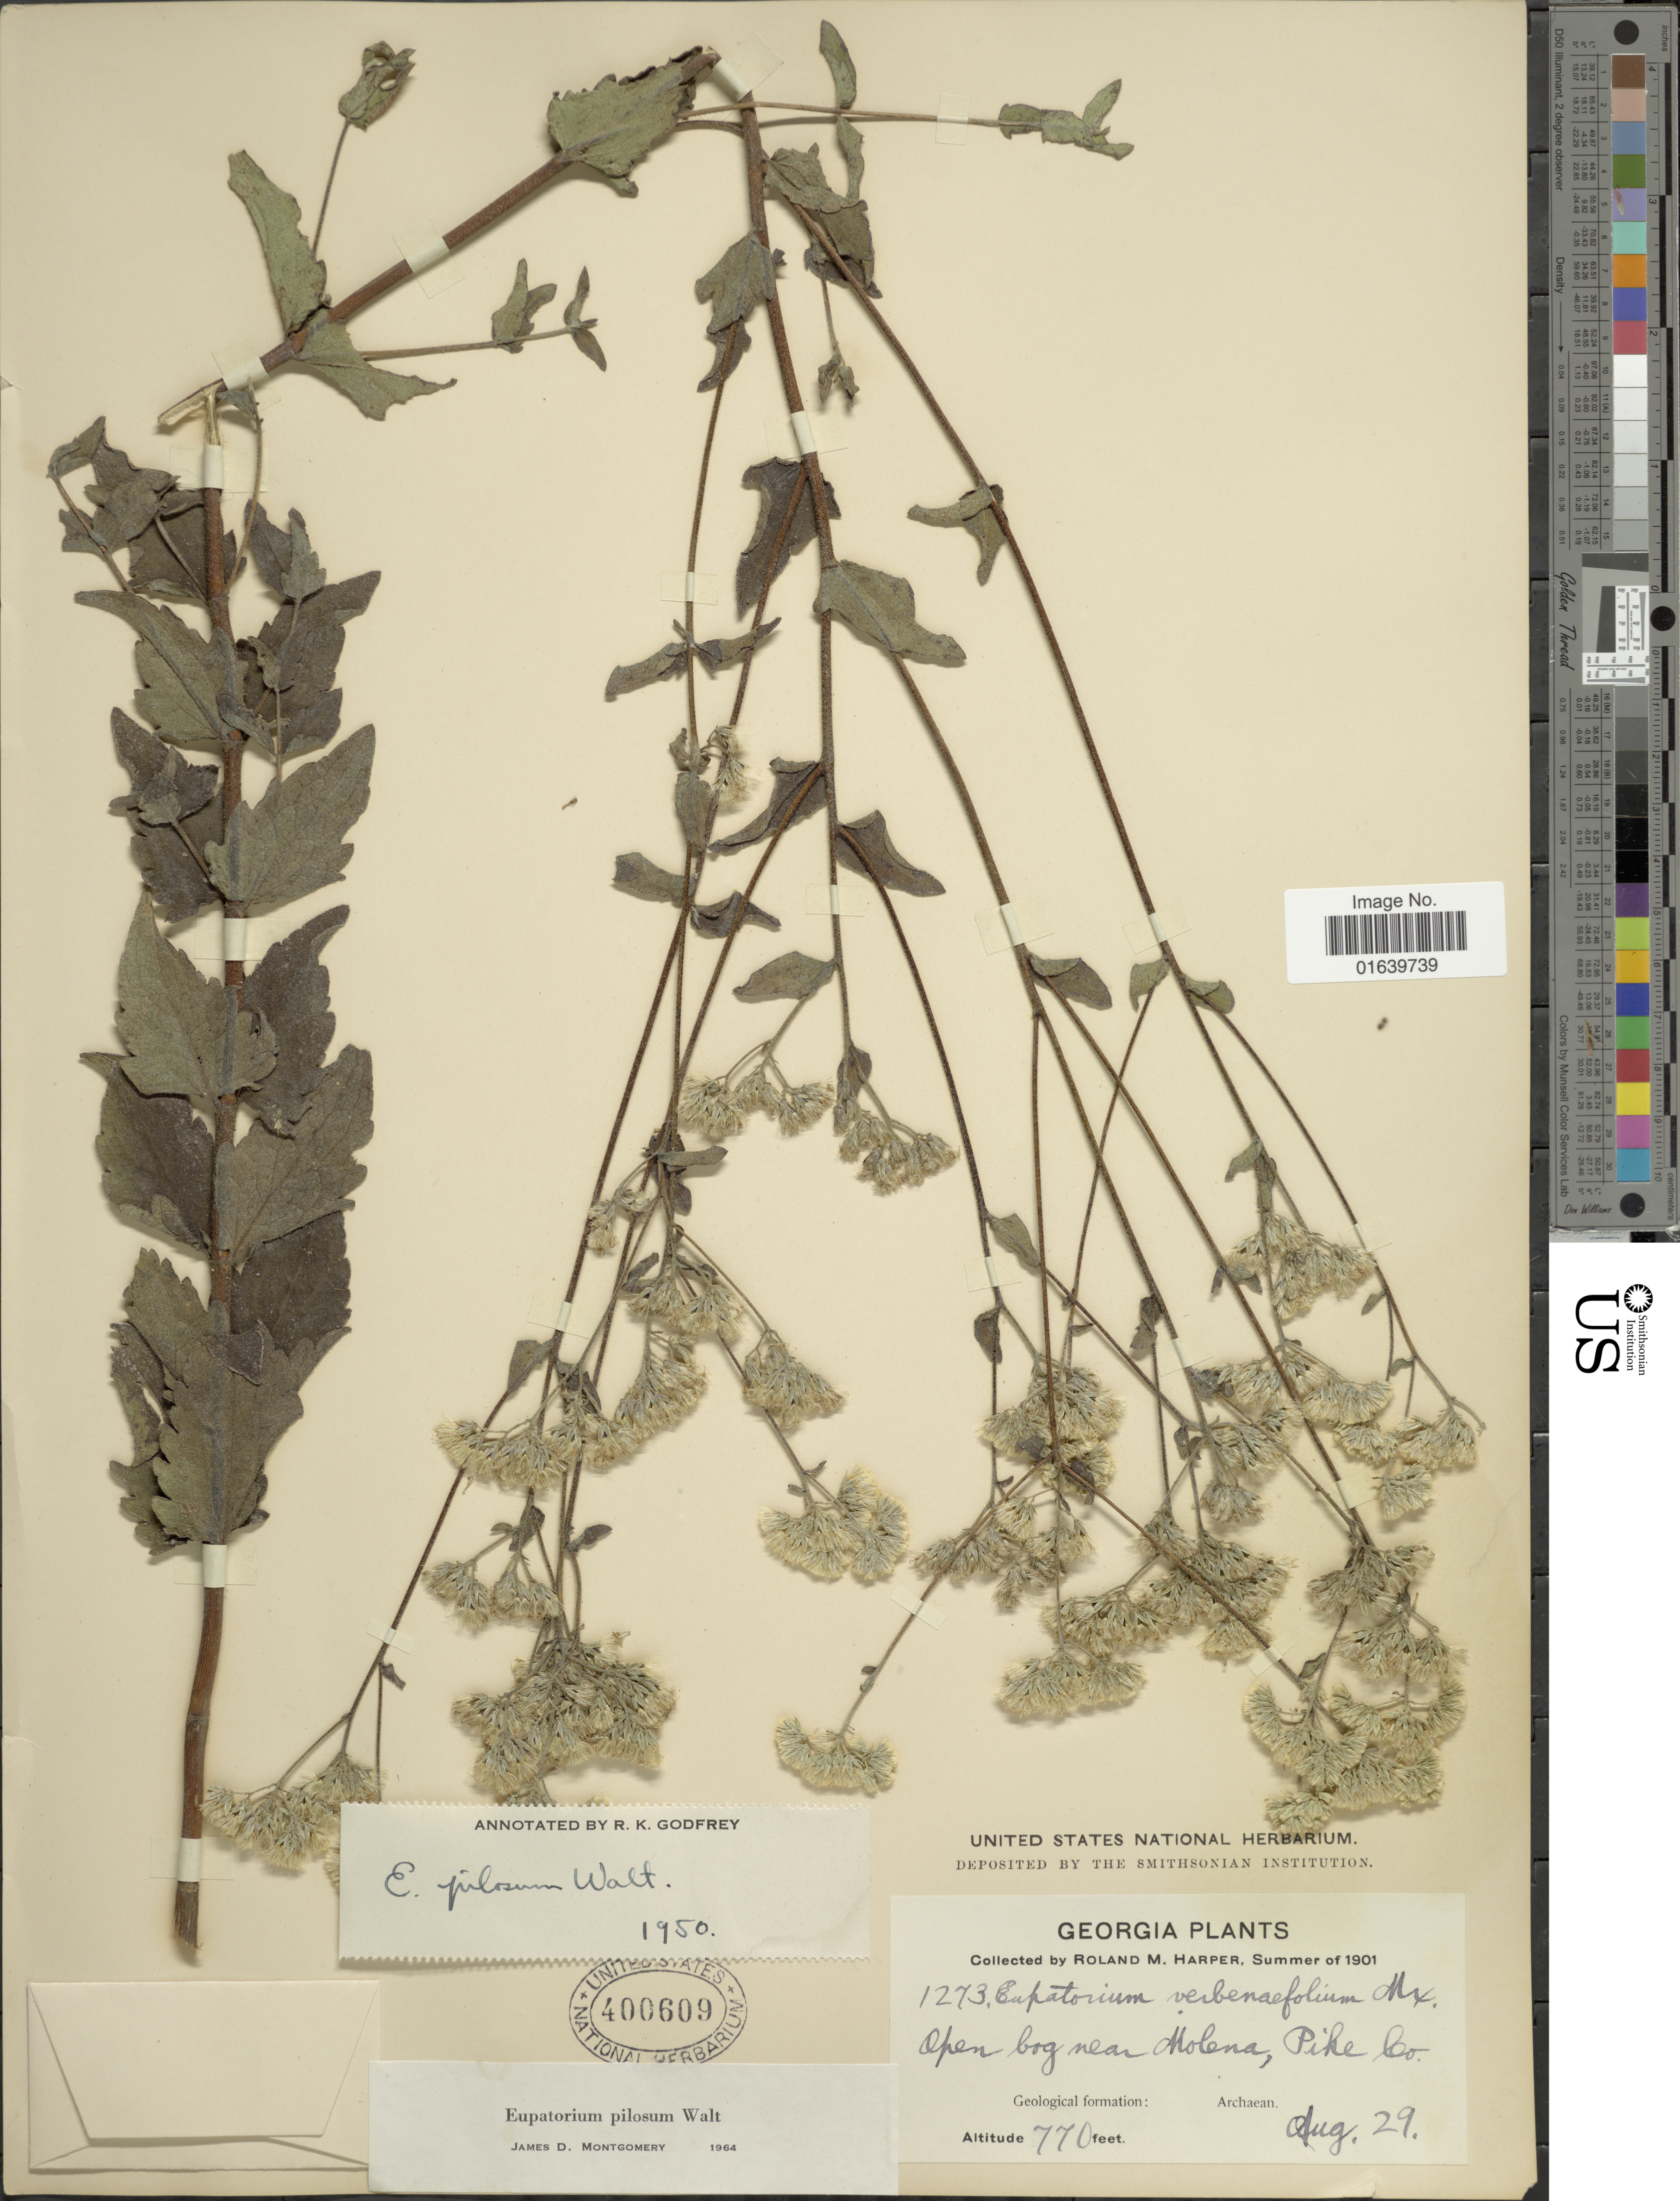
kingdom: Plantae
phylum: Tracheophyta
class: Magnoliopsida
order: Asterales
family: Asteraceae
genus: Eupatorium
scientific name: Eupatorium pilosum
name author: Walter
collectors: R. M. Harper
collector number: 1273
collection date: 1901-08-29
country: United States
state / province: Georgia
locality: Near Molena, Pike, Co., Archean.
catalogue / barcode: US 400609